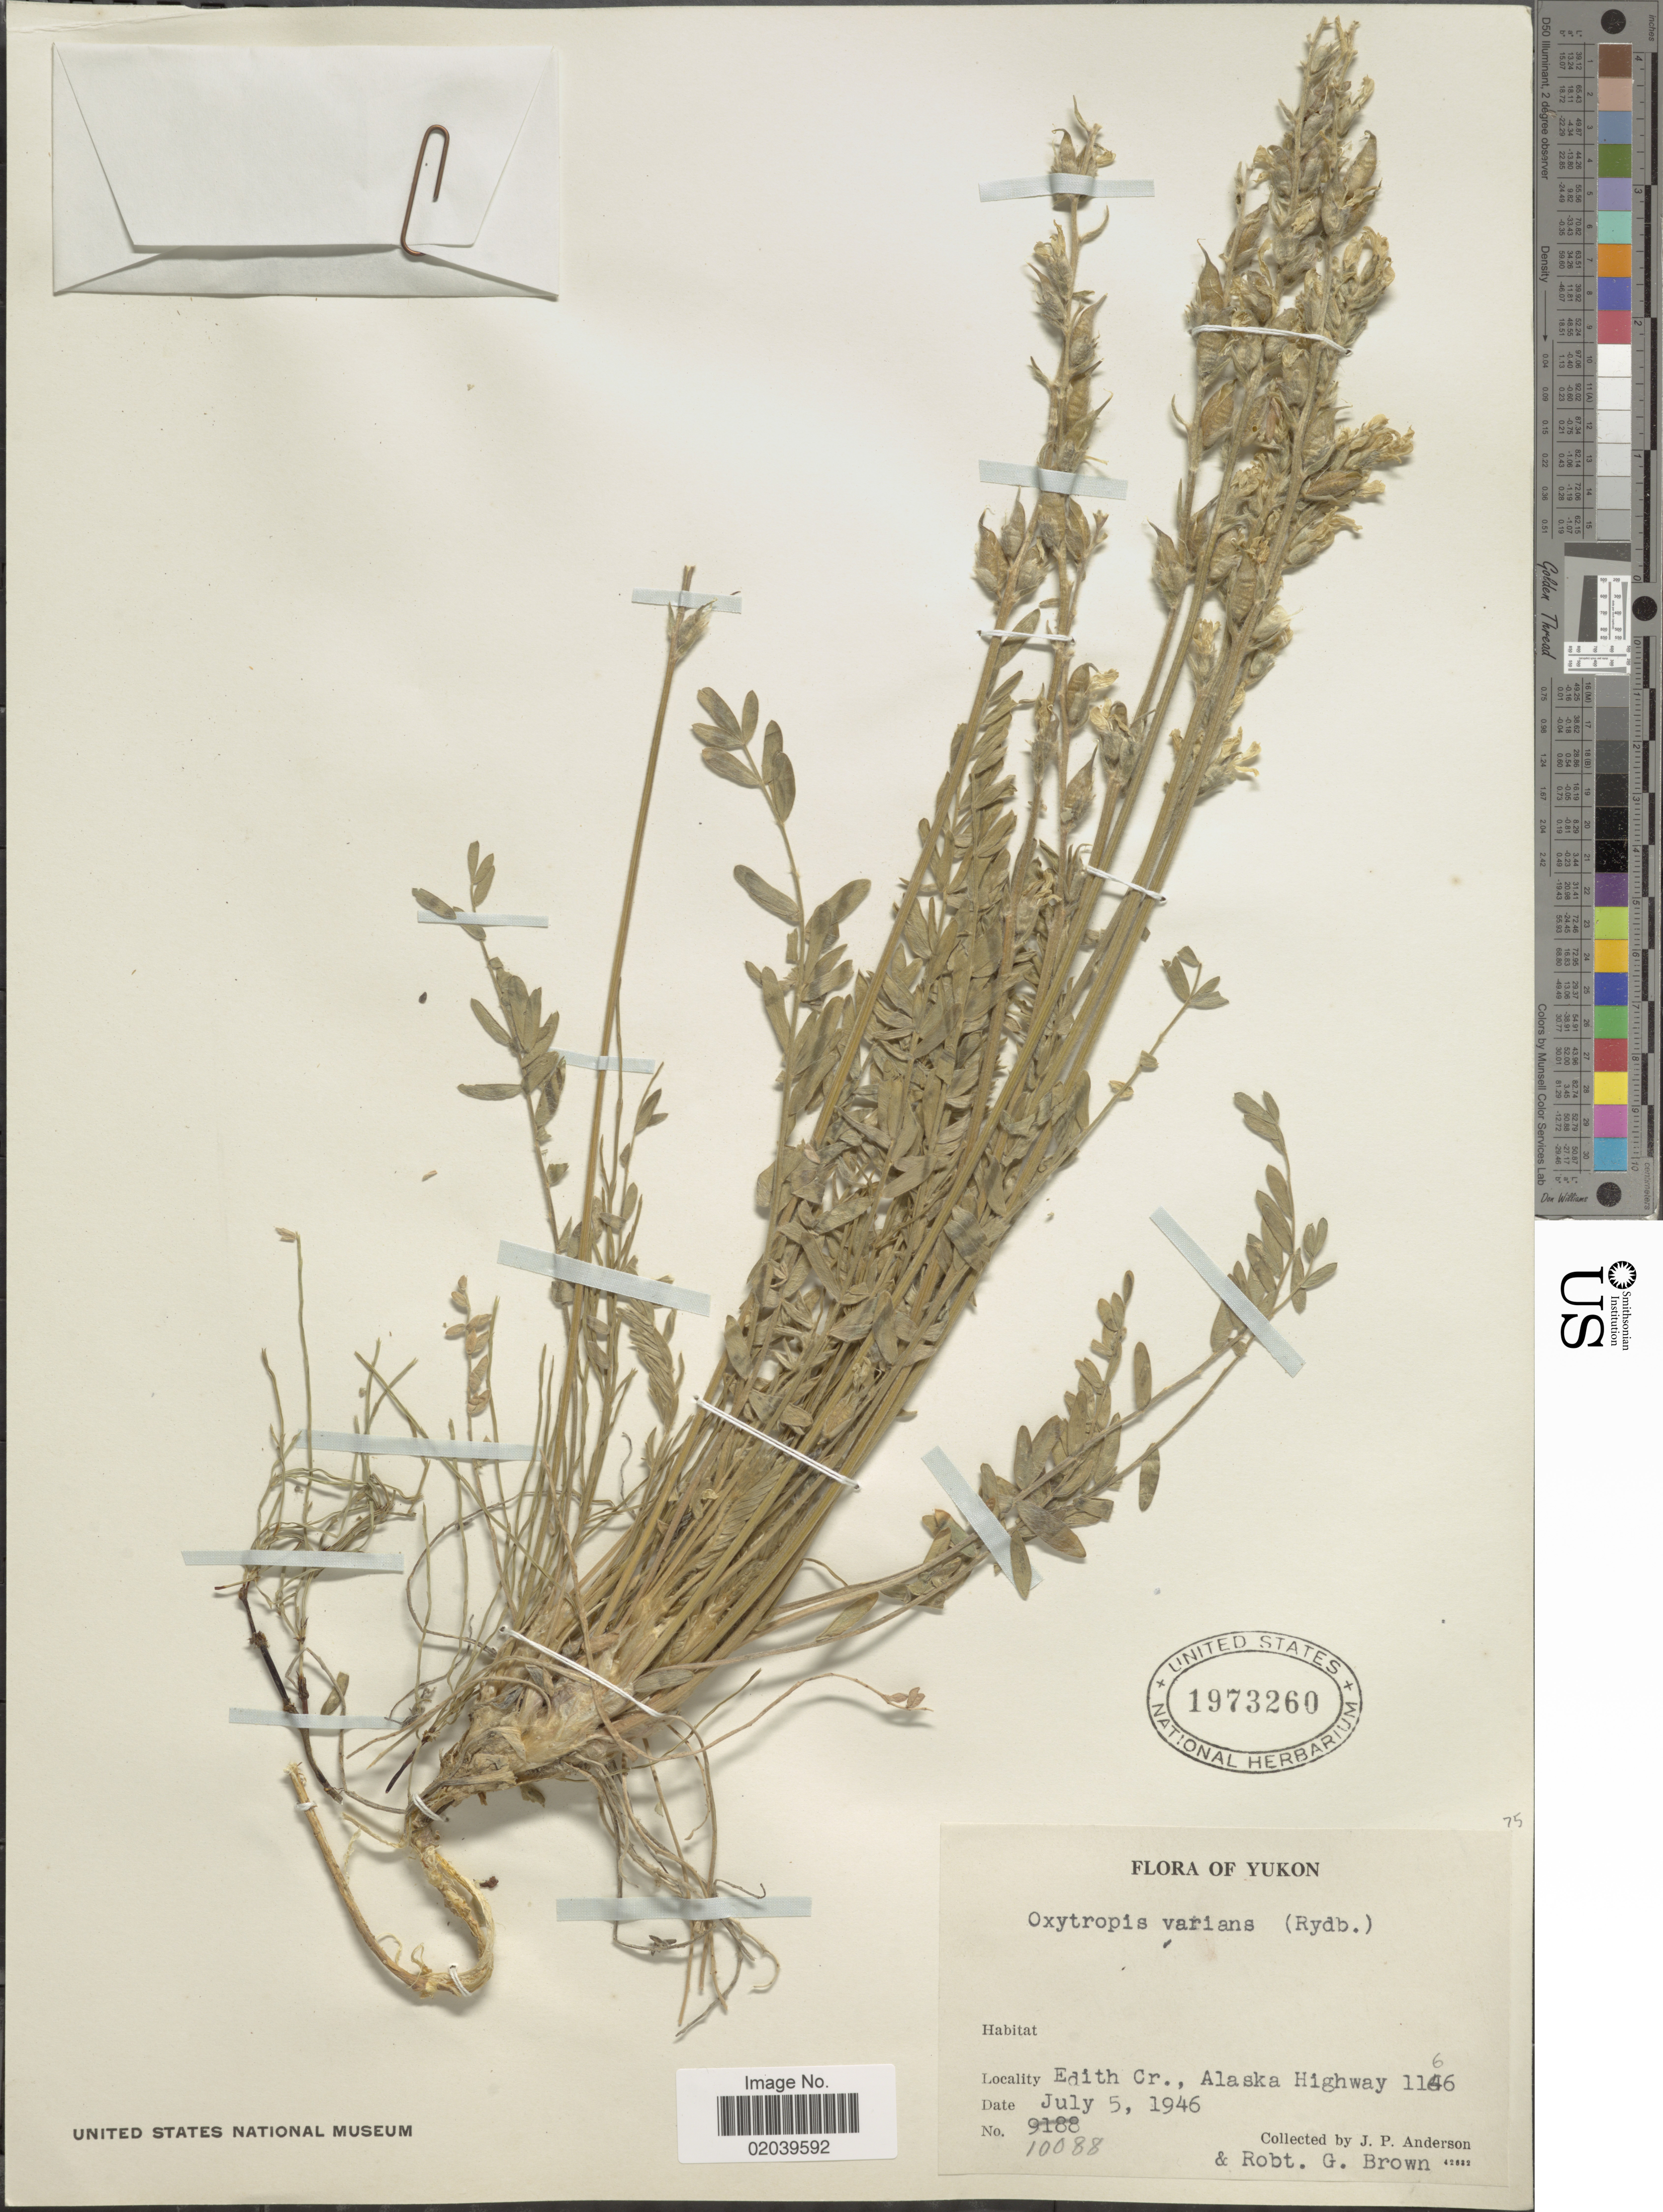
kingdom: Plantae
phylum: Tracheophyta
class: Magnoliopsida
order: Fabales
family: Fabaceae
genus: Oxytropis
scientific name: Oxytropis campestris var. varians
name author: (Rydb.) Barneby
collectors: J. P. Anderson & R. G. Brown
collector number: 10088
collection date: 1946-07-05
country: Canada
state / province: Yukon Territory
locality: Edith Cr., Alaska Highway 1166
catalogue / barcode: US 1973260